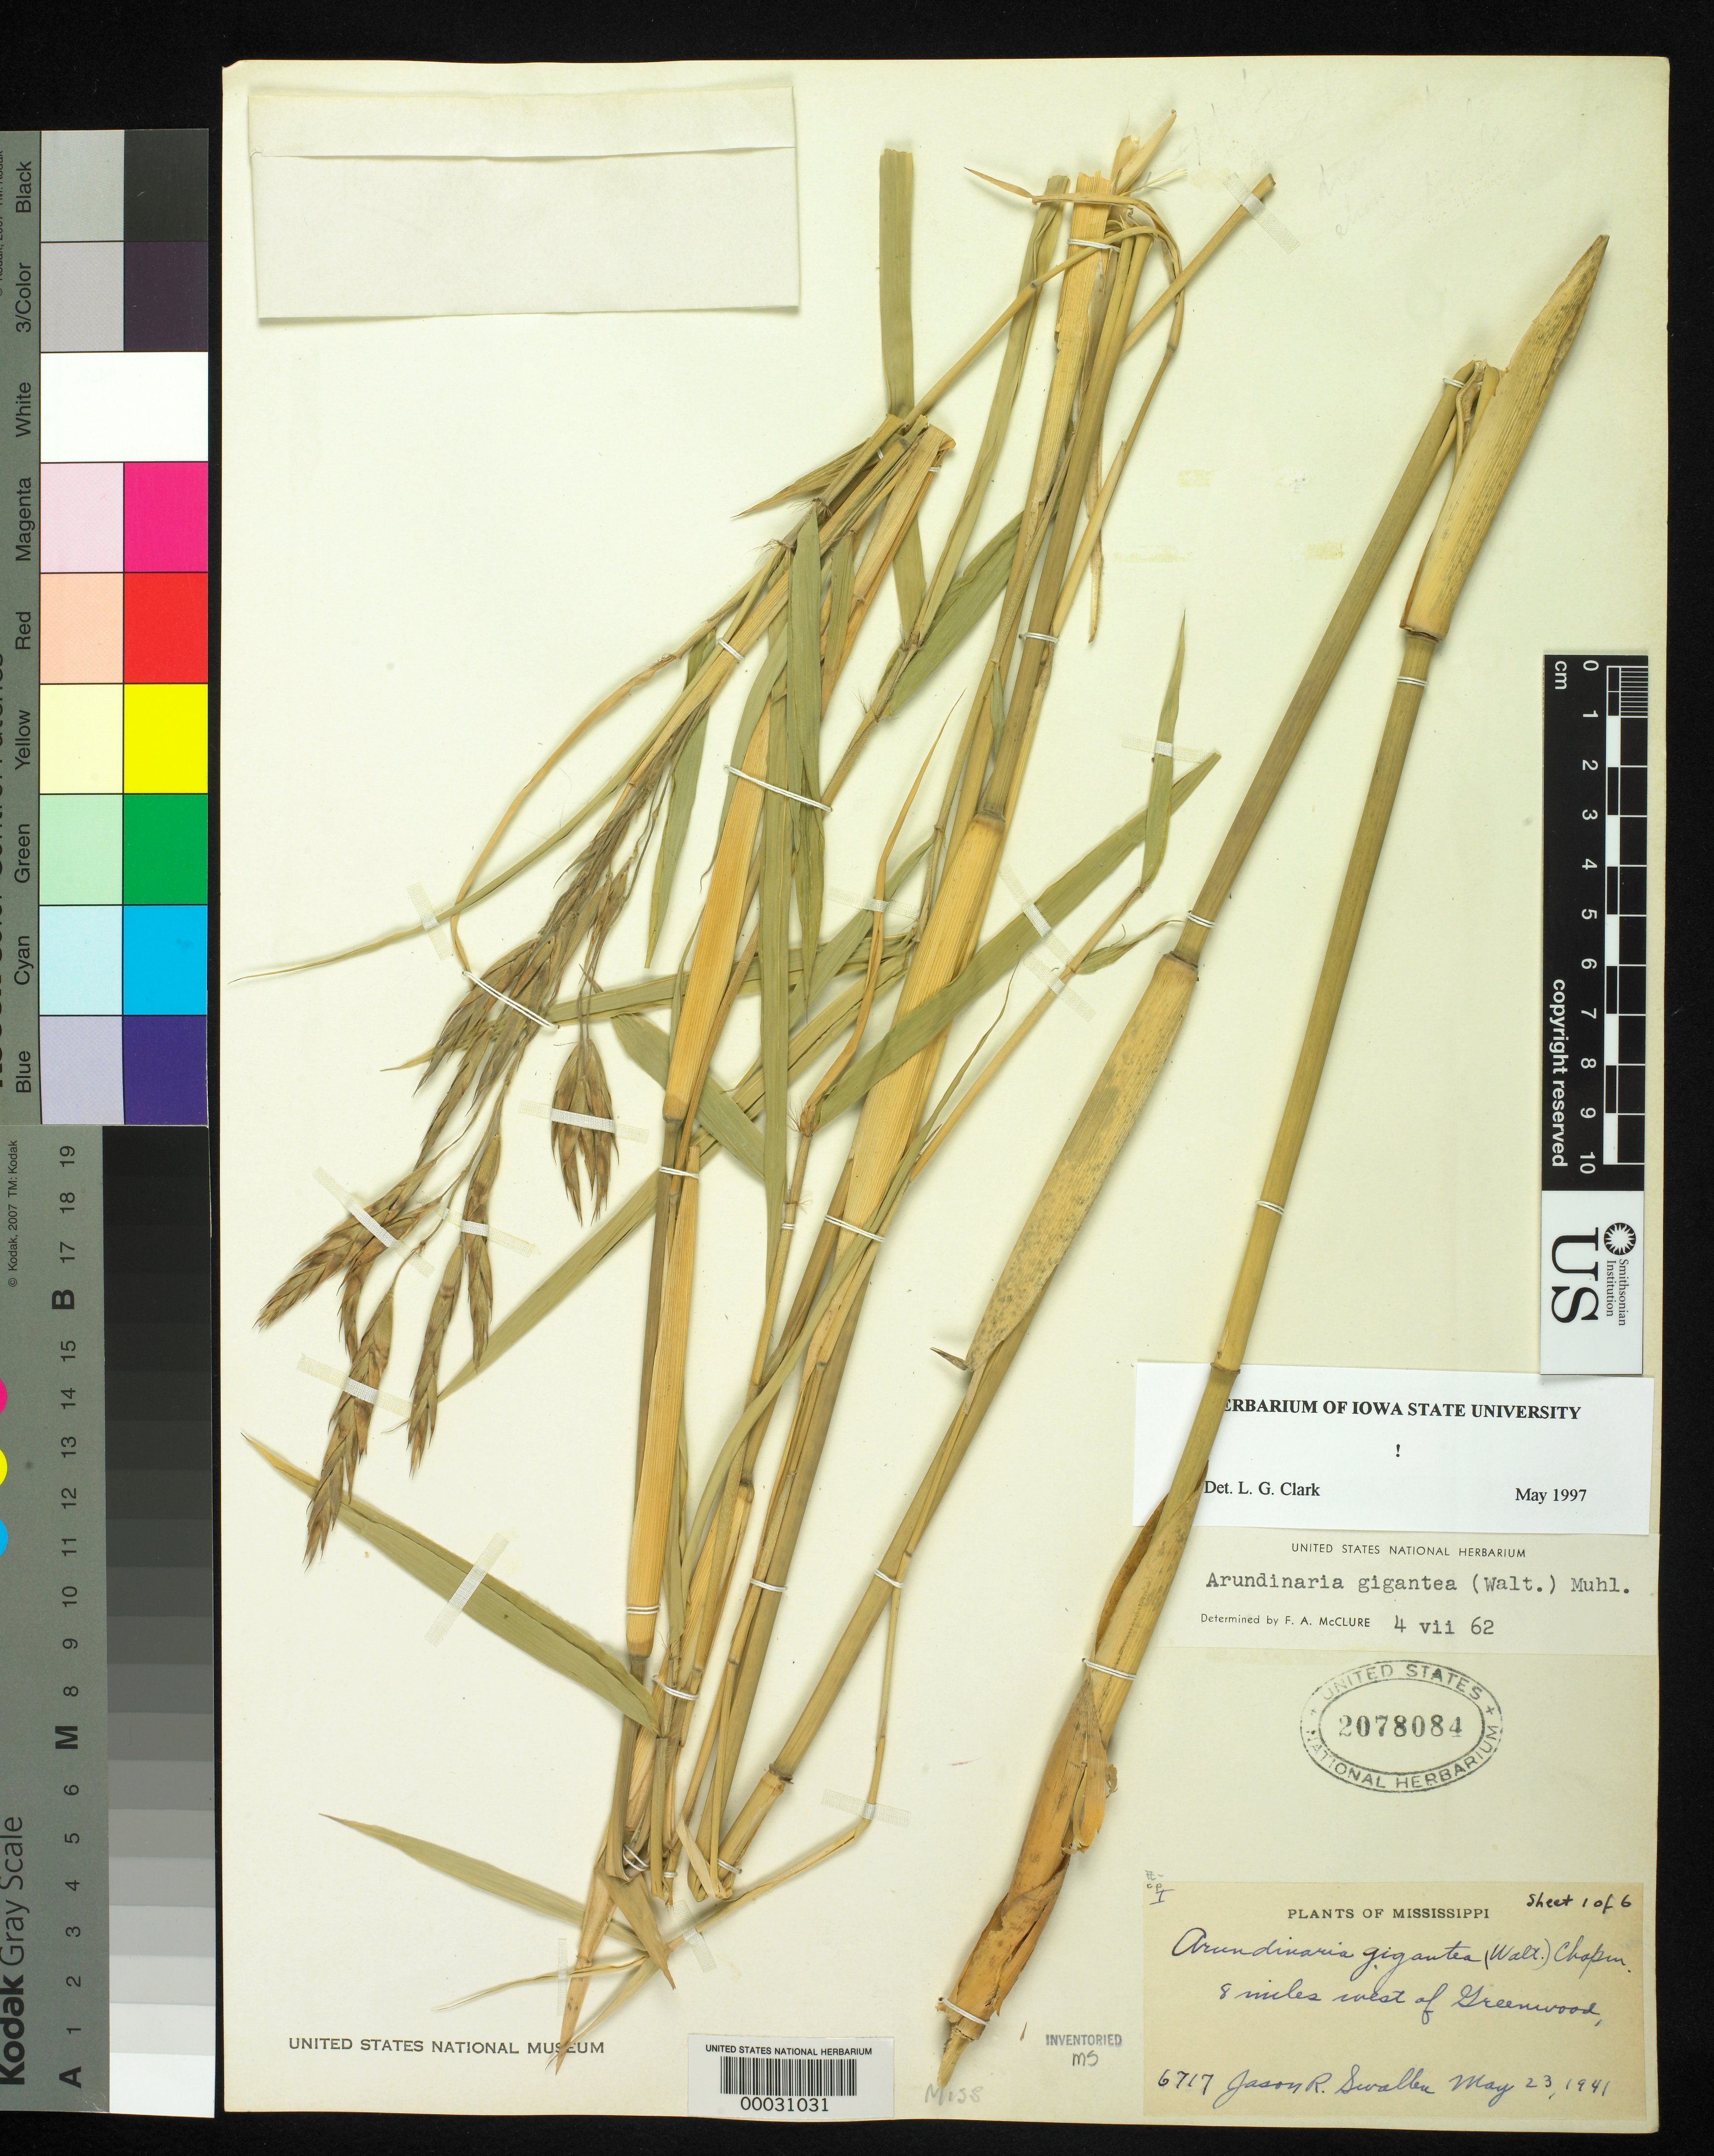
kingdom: Plantae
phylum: Tracheophyta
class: Liliopsida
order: Poales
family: Poaceae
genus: Arundinaria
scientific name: Arundinaria gigantea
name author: (Walter) Muhl.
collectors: J. R. Swallen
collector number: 6717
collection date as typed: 23 May 1941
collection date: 1941-05-23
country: United States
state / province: Mississippi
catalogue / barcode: US 2078084